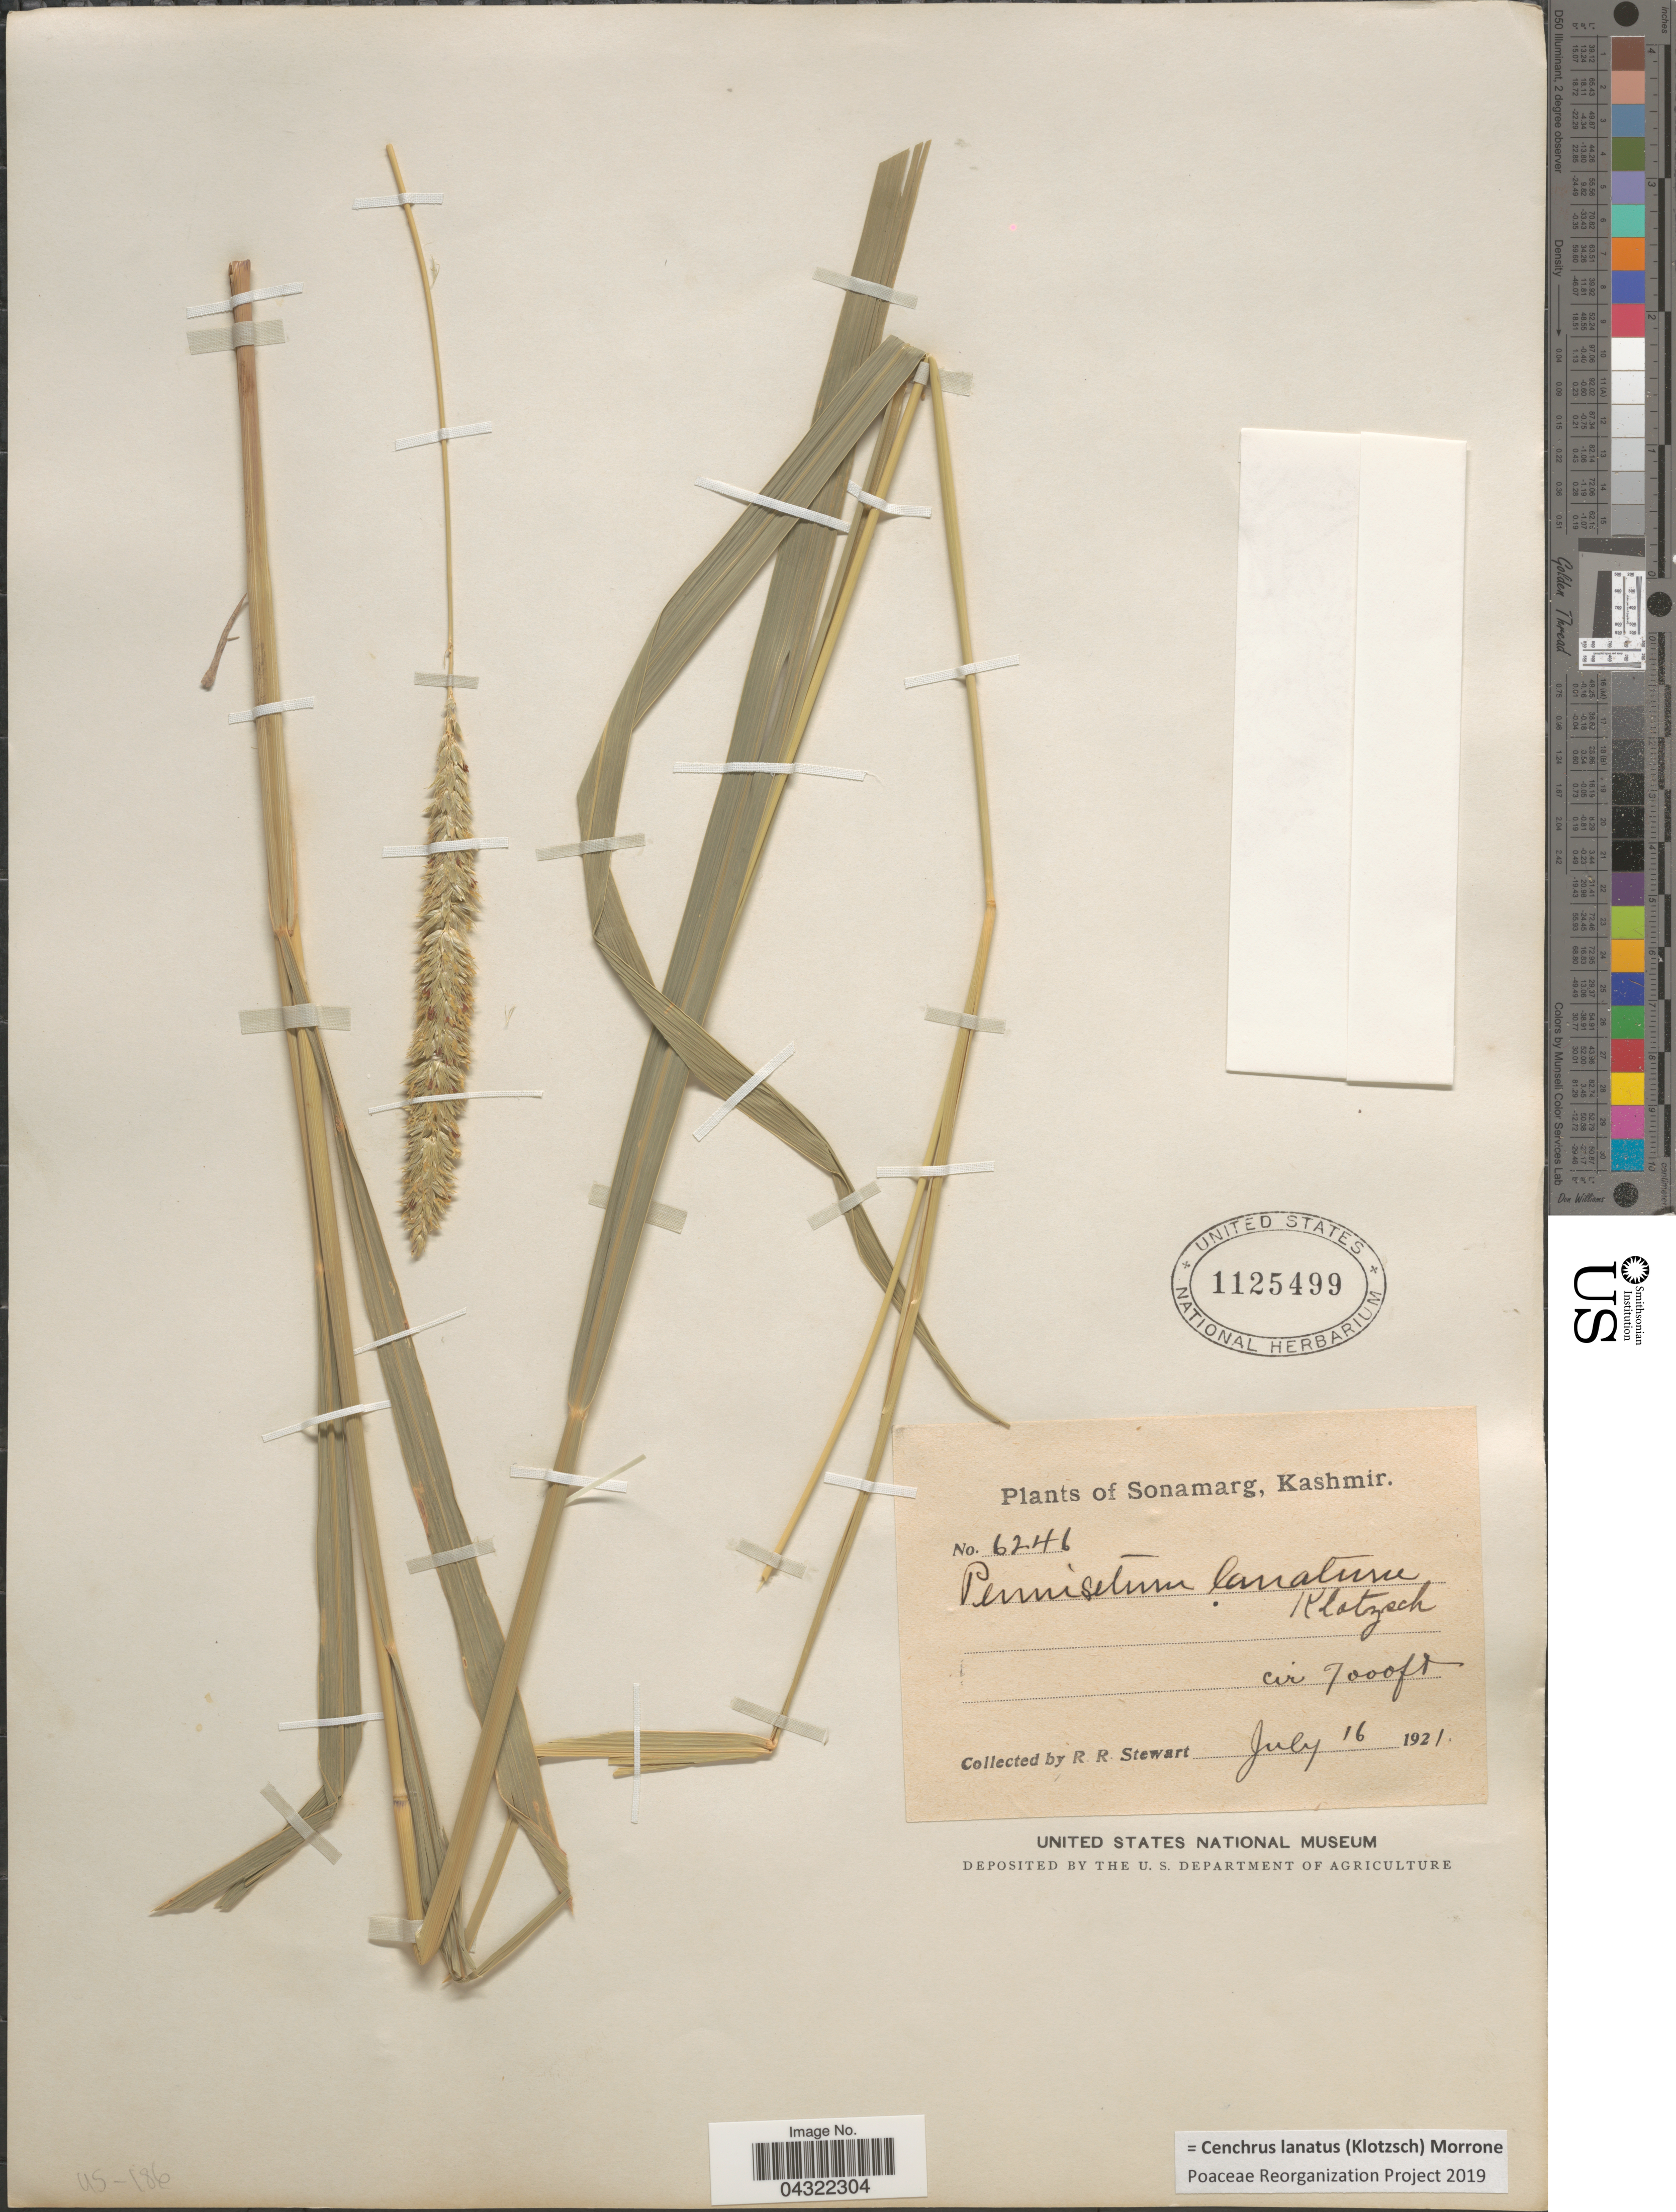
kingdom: Plantae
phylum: Tracheophyta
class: Liliopsida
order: Poales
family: Poaceae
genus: Cenchrus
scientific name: Cenchrus lanatus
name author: (Klotzsch) Morrone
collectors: R. Stewart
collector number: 6246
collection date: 1921-07-16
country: India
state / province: Jammu and Kashmir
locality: Sonamarg, Kashmir.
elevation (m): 2134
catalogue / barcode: US 1125499